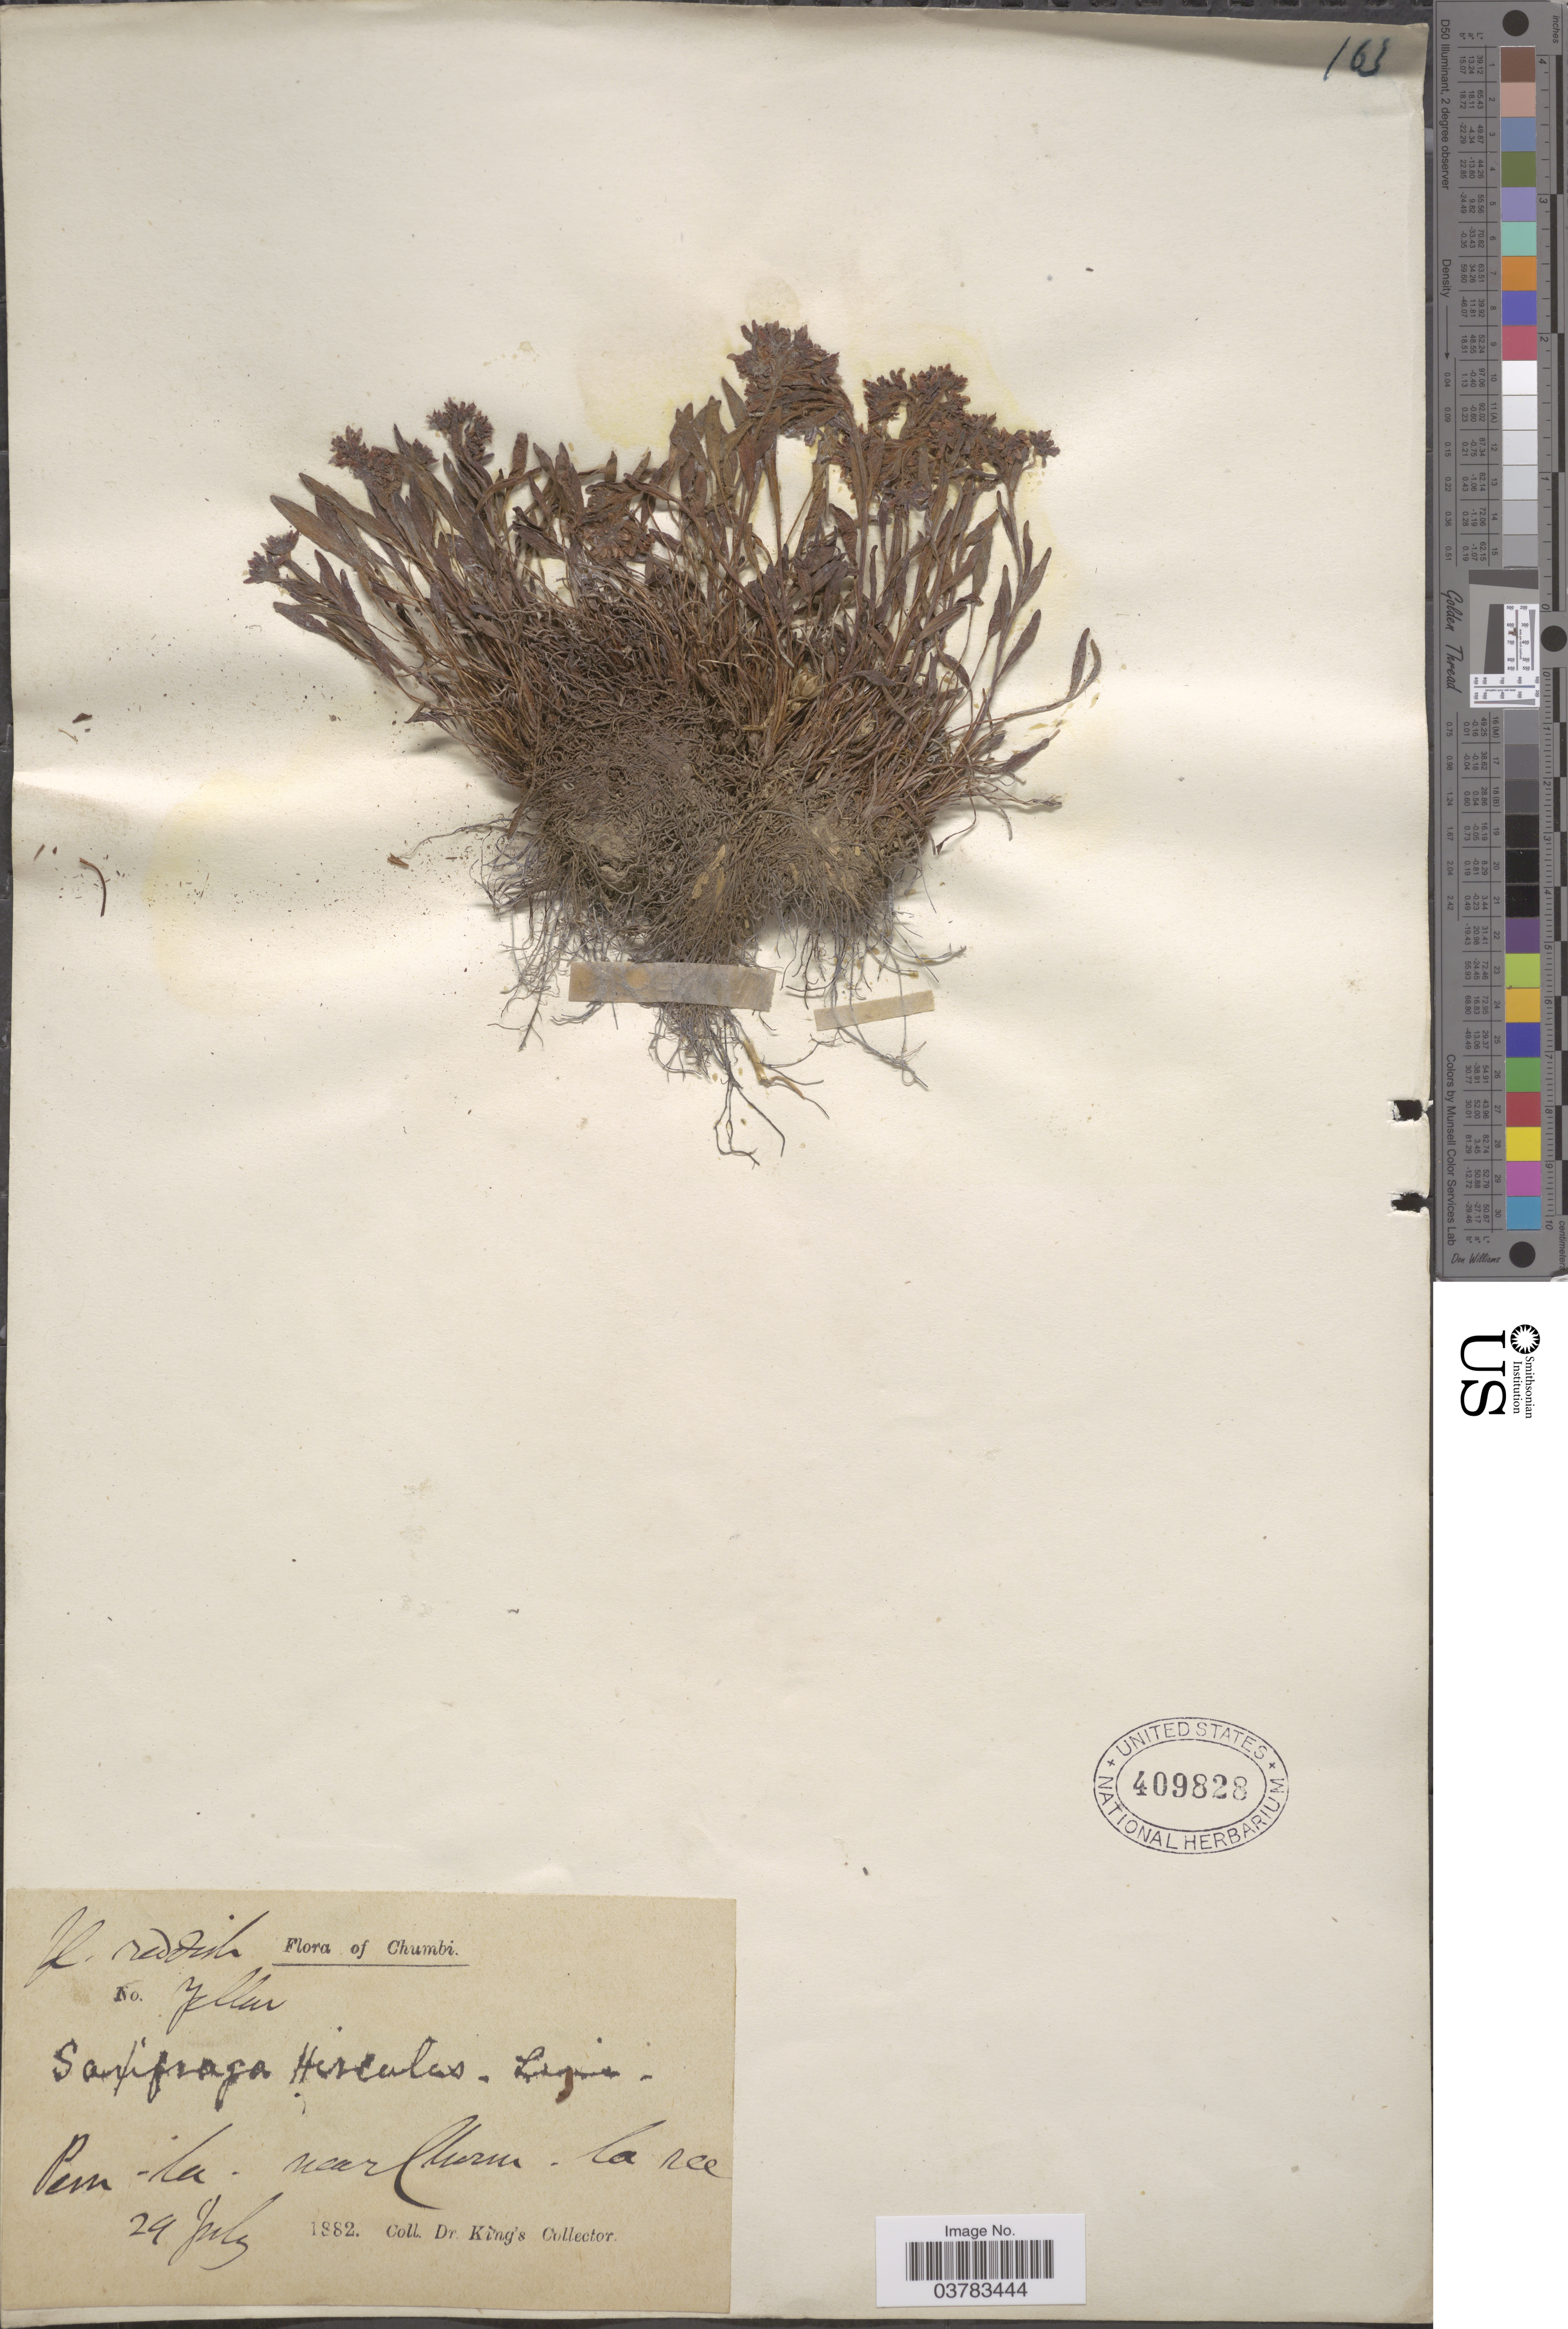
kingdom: Plantae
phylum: Tracheophyta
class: Magnoliopsida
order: Saxifragales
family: Saxifragaceae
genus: Saxifraga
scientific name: Saxifraga hirculus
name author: L.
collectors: G. King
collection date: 1882-07-29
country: Papua New Guinea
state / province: Chimbu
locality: Chumbi. Pem-La near Cherur la ree. [interpreted]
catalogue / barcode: US 409828